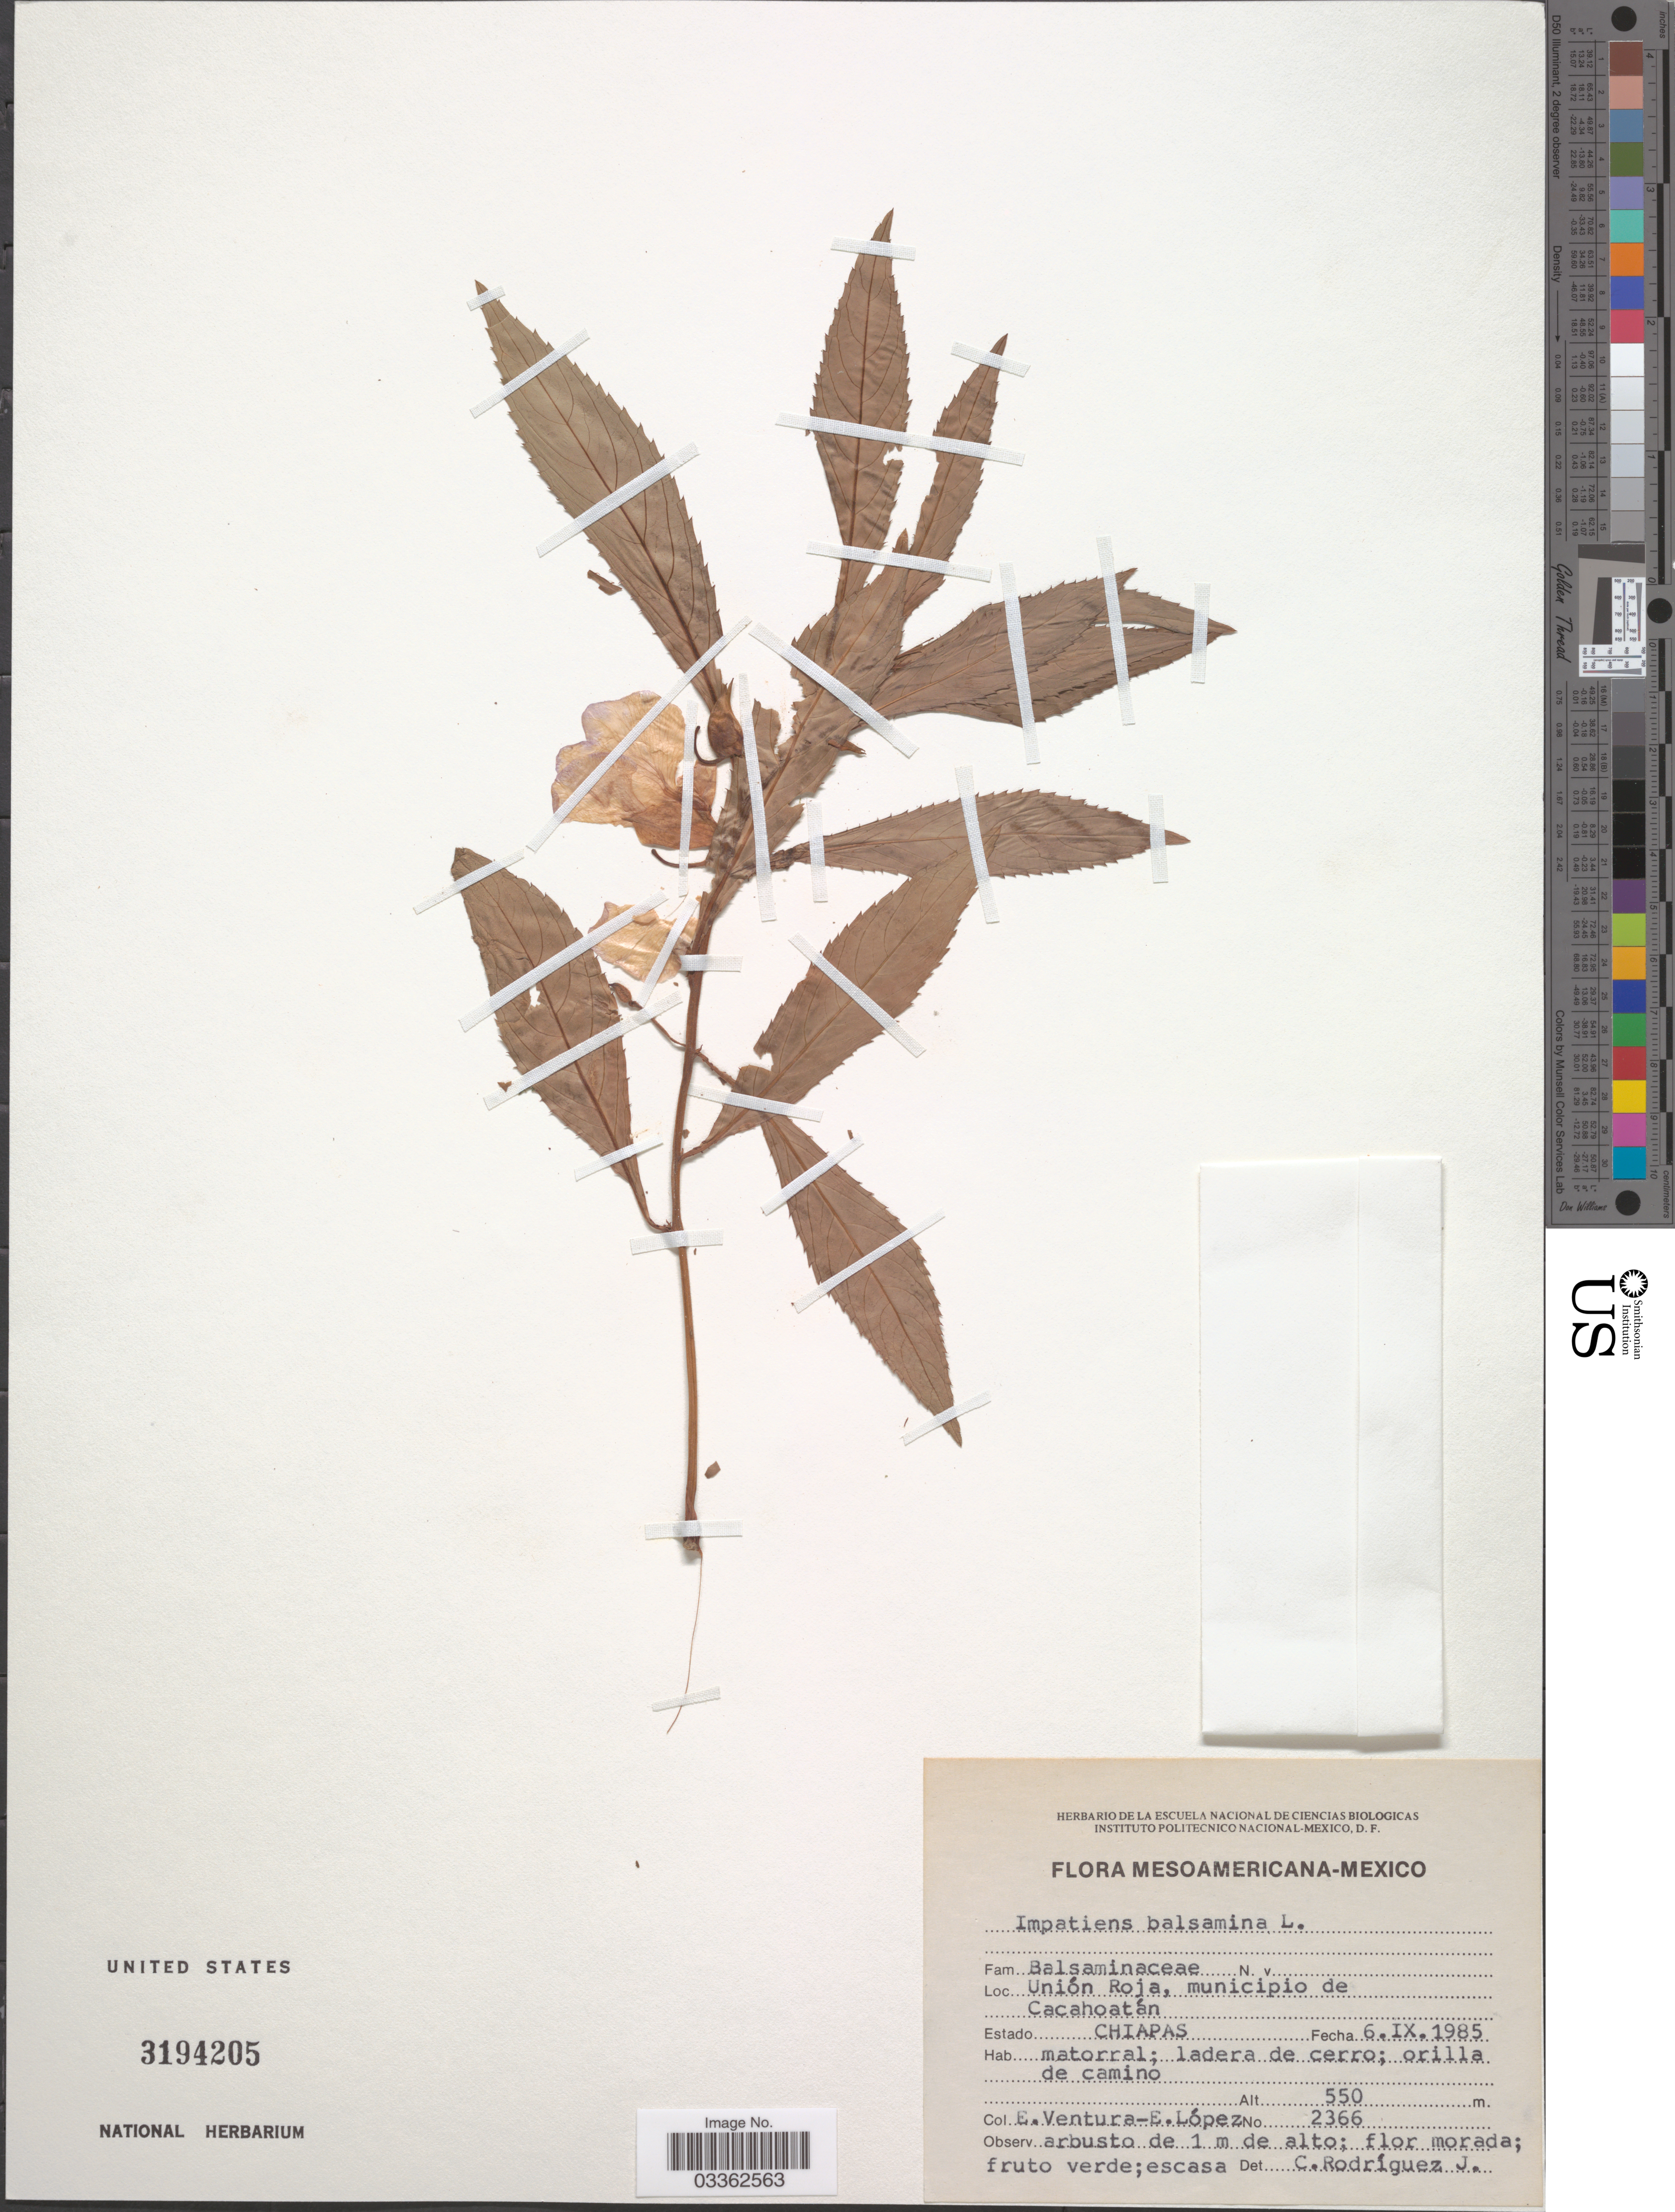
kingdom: Plantae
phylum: Tracheophyta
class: Magnoliopsida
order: Ericales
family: Balsaminaceae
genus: Impatiens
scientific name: Impatiens balsamina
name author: L.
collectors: E. Ventura & E. López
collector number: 2366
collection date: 1985-09-06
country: Mexico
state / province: Chiapas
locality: Unión Roja, municipio de Cacahoatán.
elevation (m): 550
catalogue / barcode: US 3194205